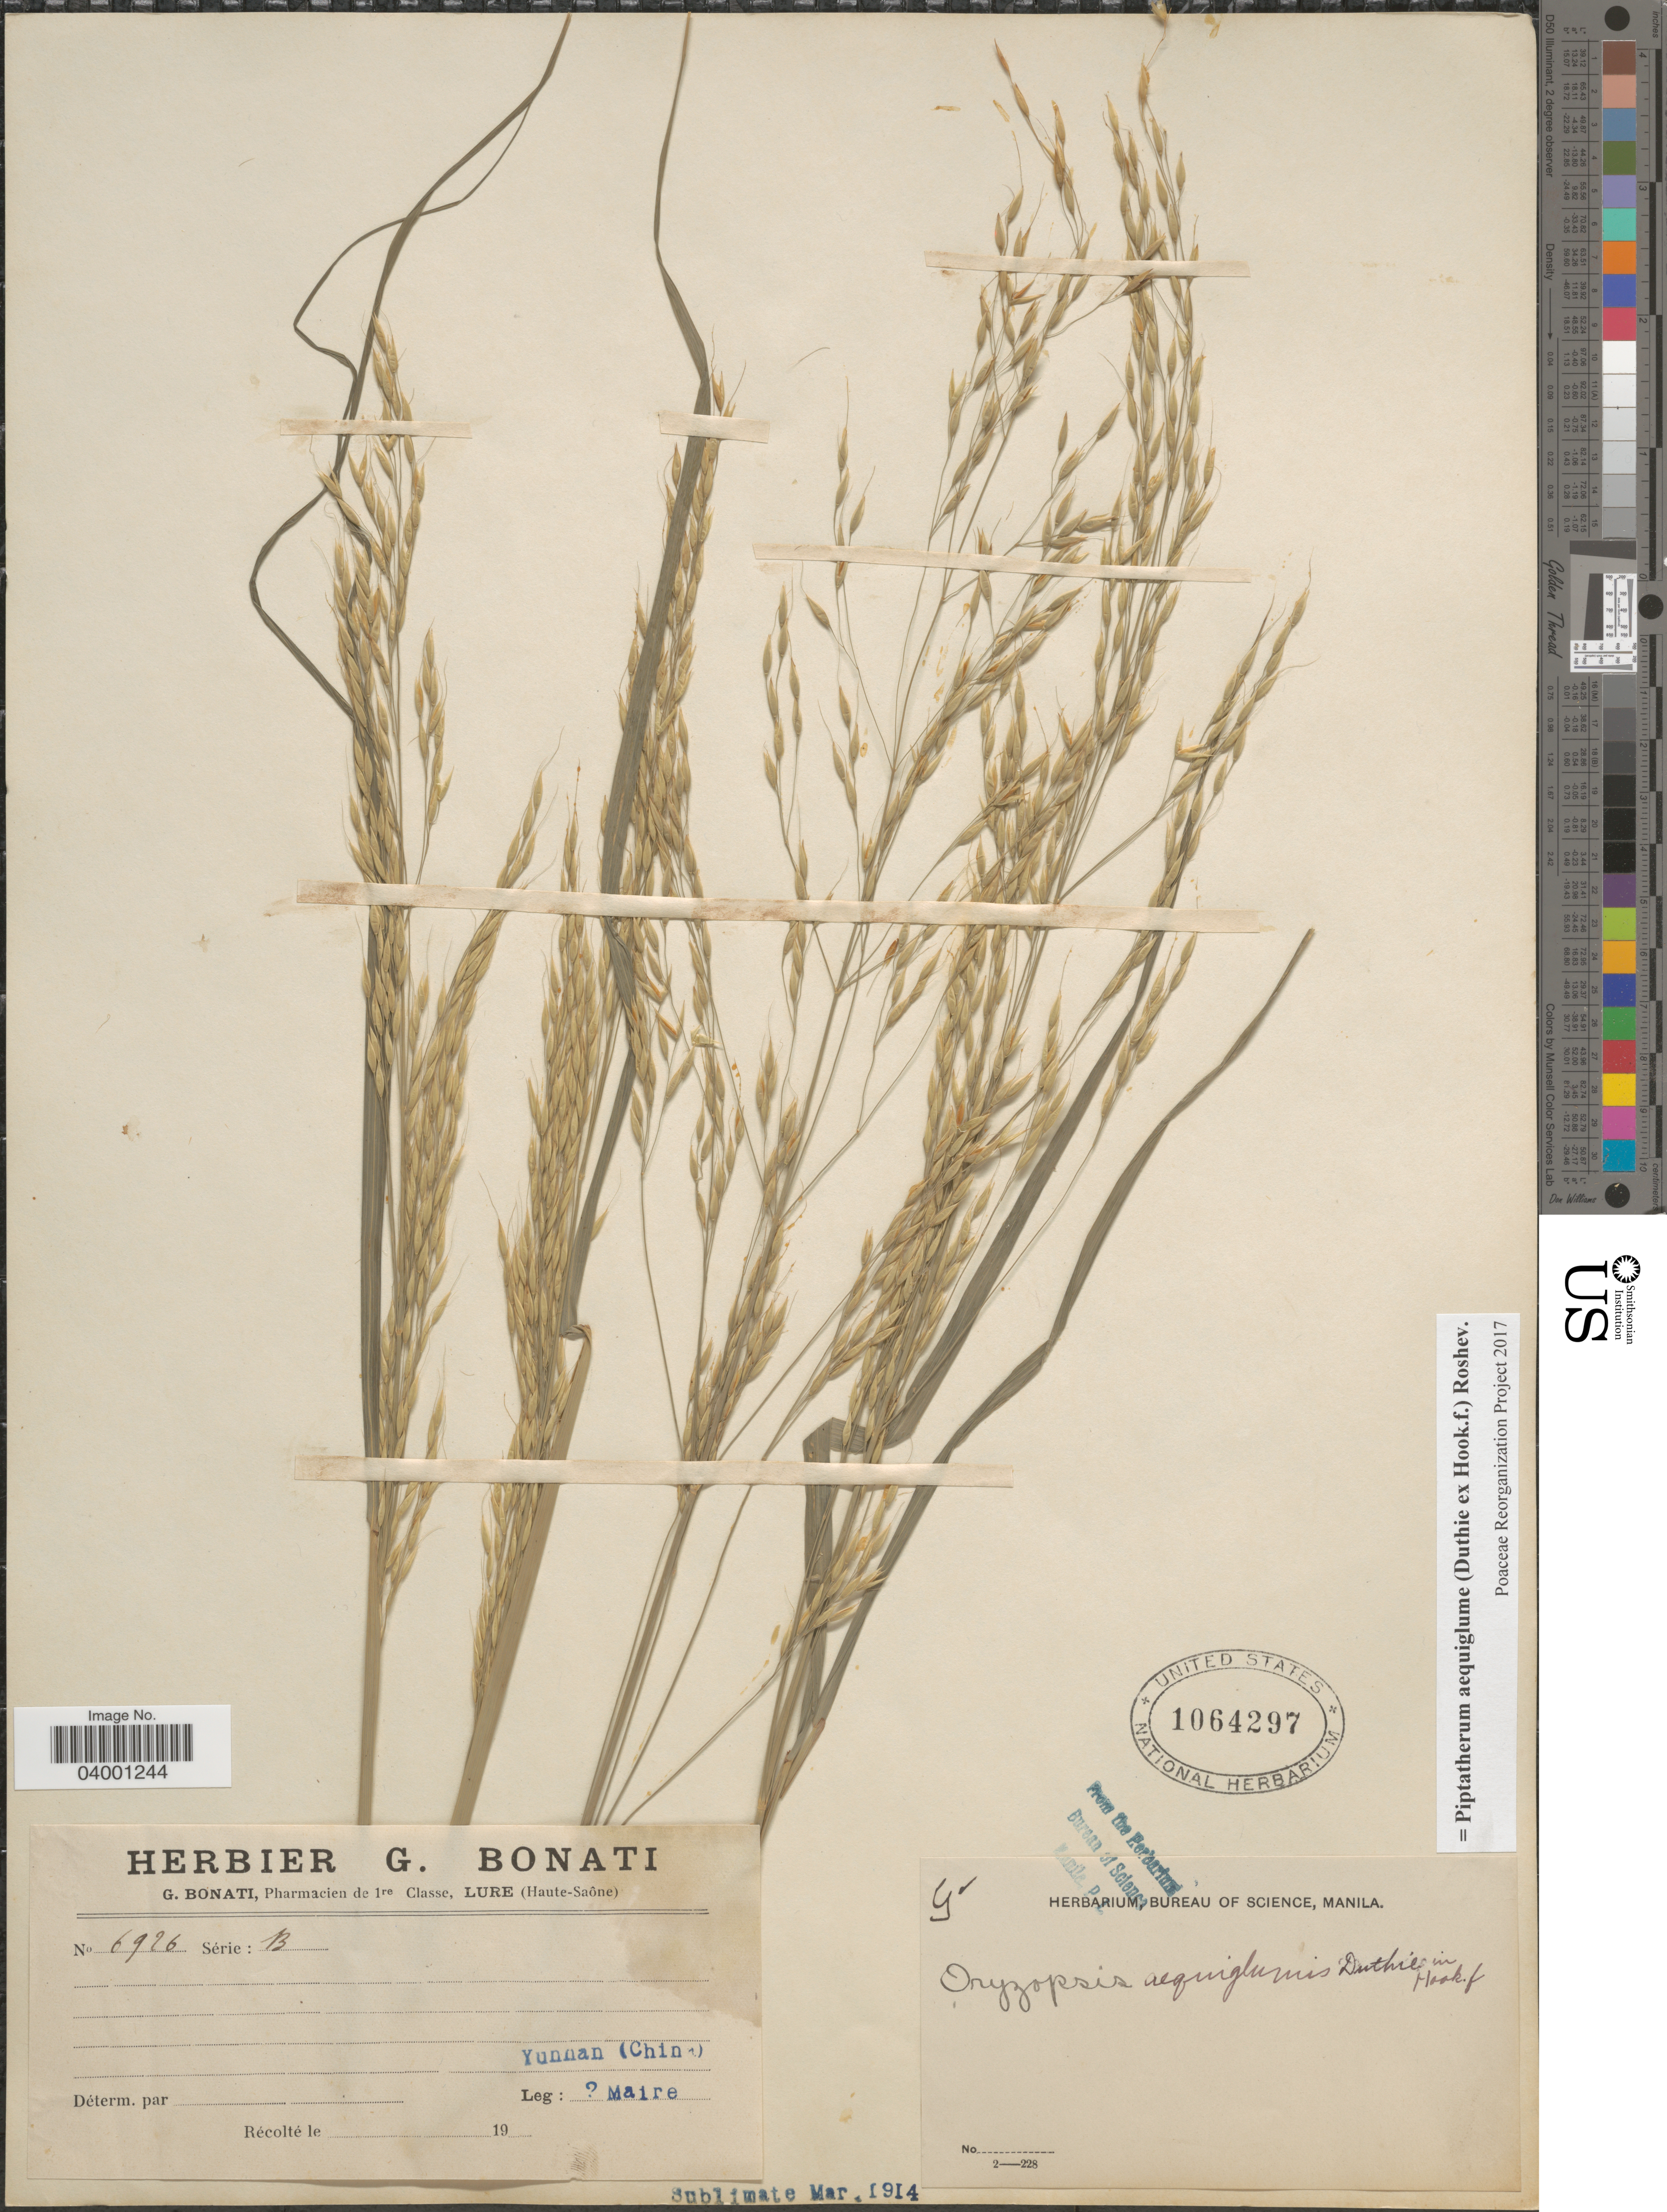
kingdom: Plantae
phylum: Tracheophyta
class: Liliopsida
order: Poales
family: Poaceae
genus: Piptatherum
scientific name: Piptatherum aequiglume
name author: (Duthie ex Hook. f.) Roshev.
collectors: Maire, --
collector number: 6926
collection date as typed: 19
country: China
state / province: Yunnan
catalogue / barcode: US 1064297